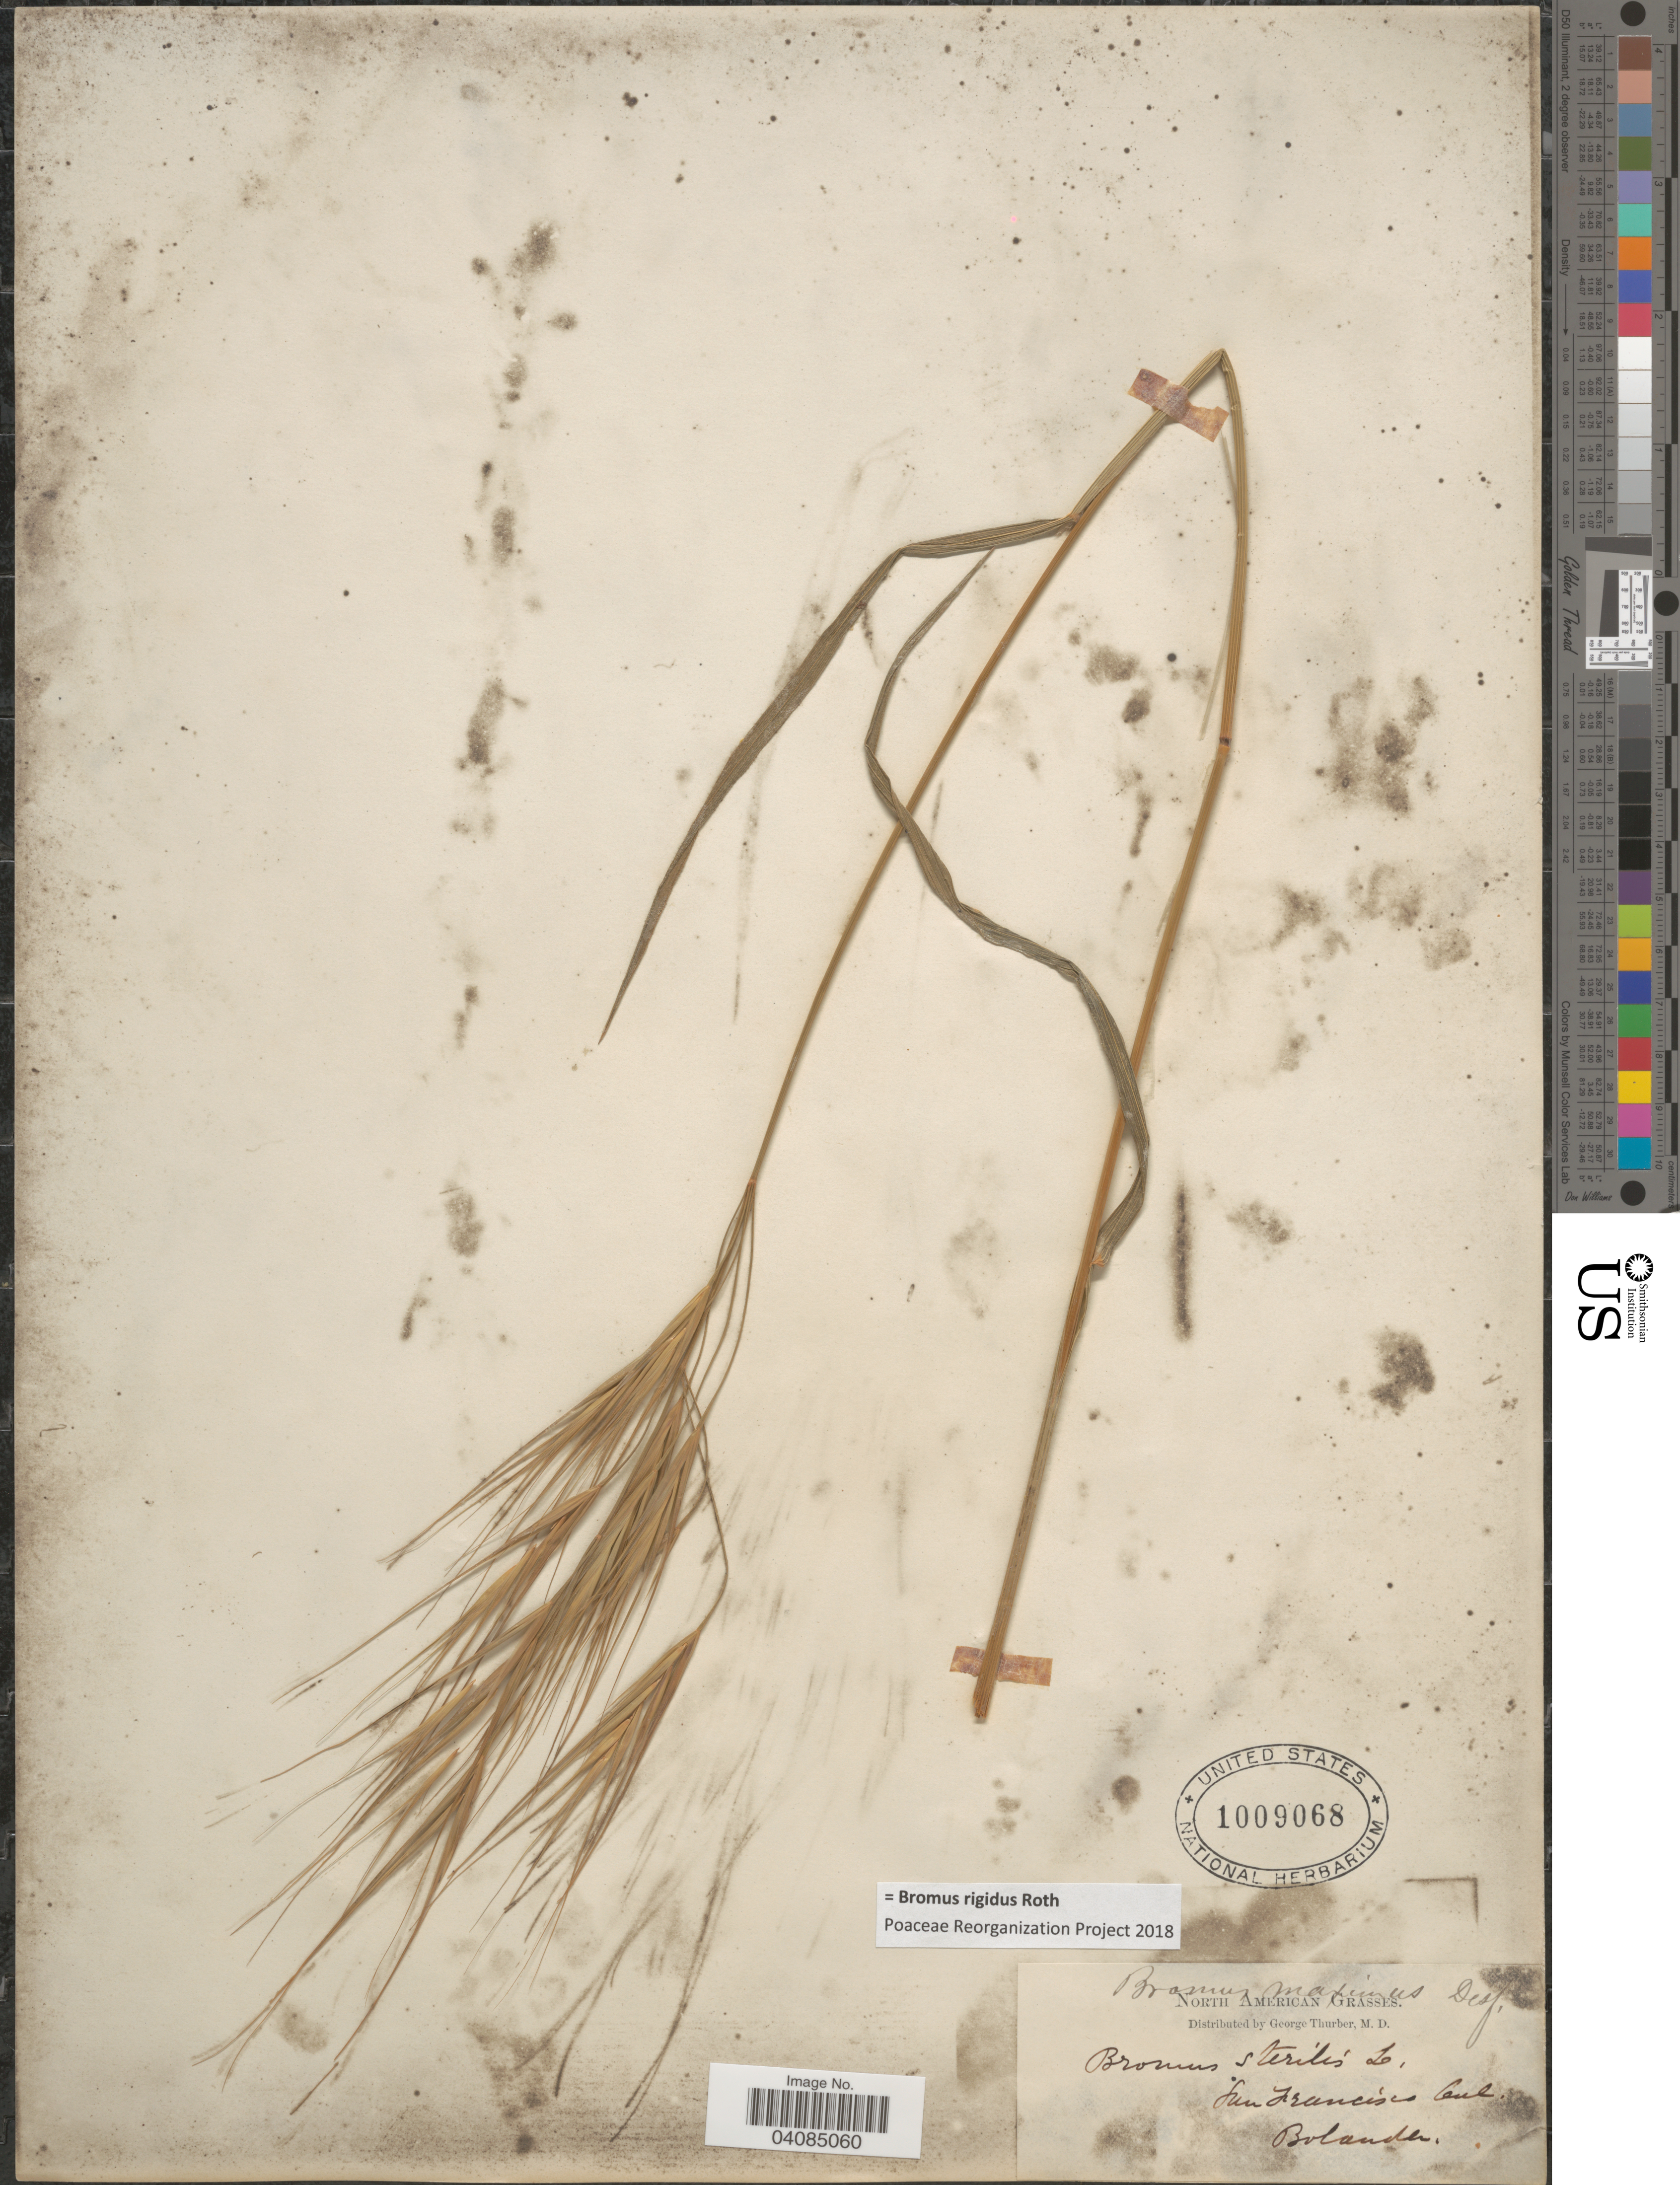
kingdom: Plantae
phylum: Tracheophyta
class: Liliopsida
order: Poales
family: Poaceae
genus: Bromus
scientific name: Bromus rigidus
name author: Roth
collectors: -. Bolander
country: United States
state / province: California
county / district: San Francisco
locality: San Francisco.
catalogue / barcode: US 1009068